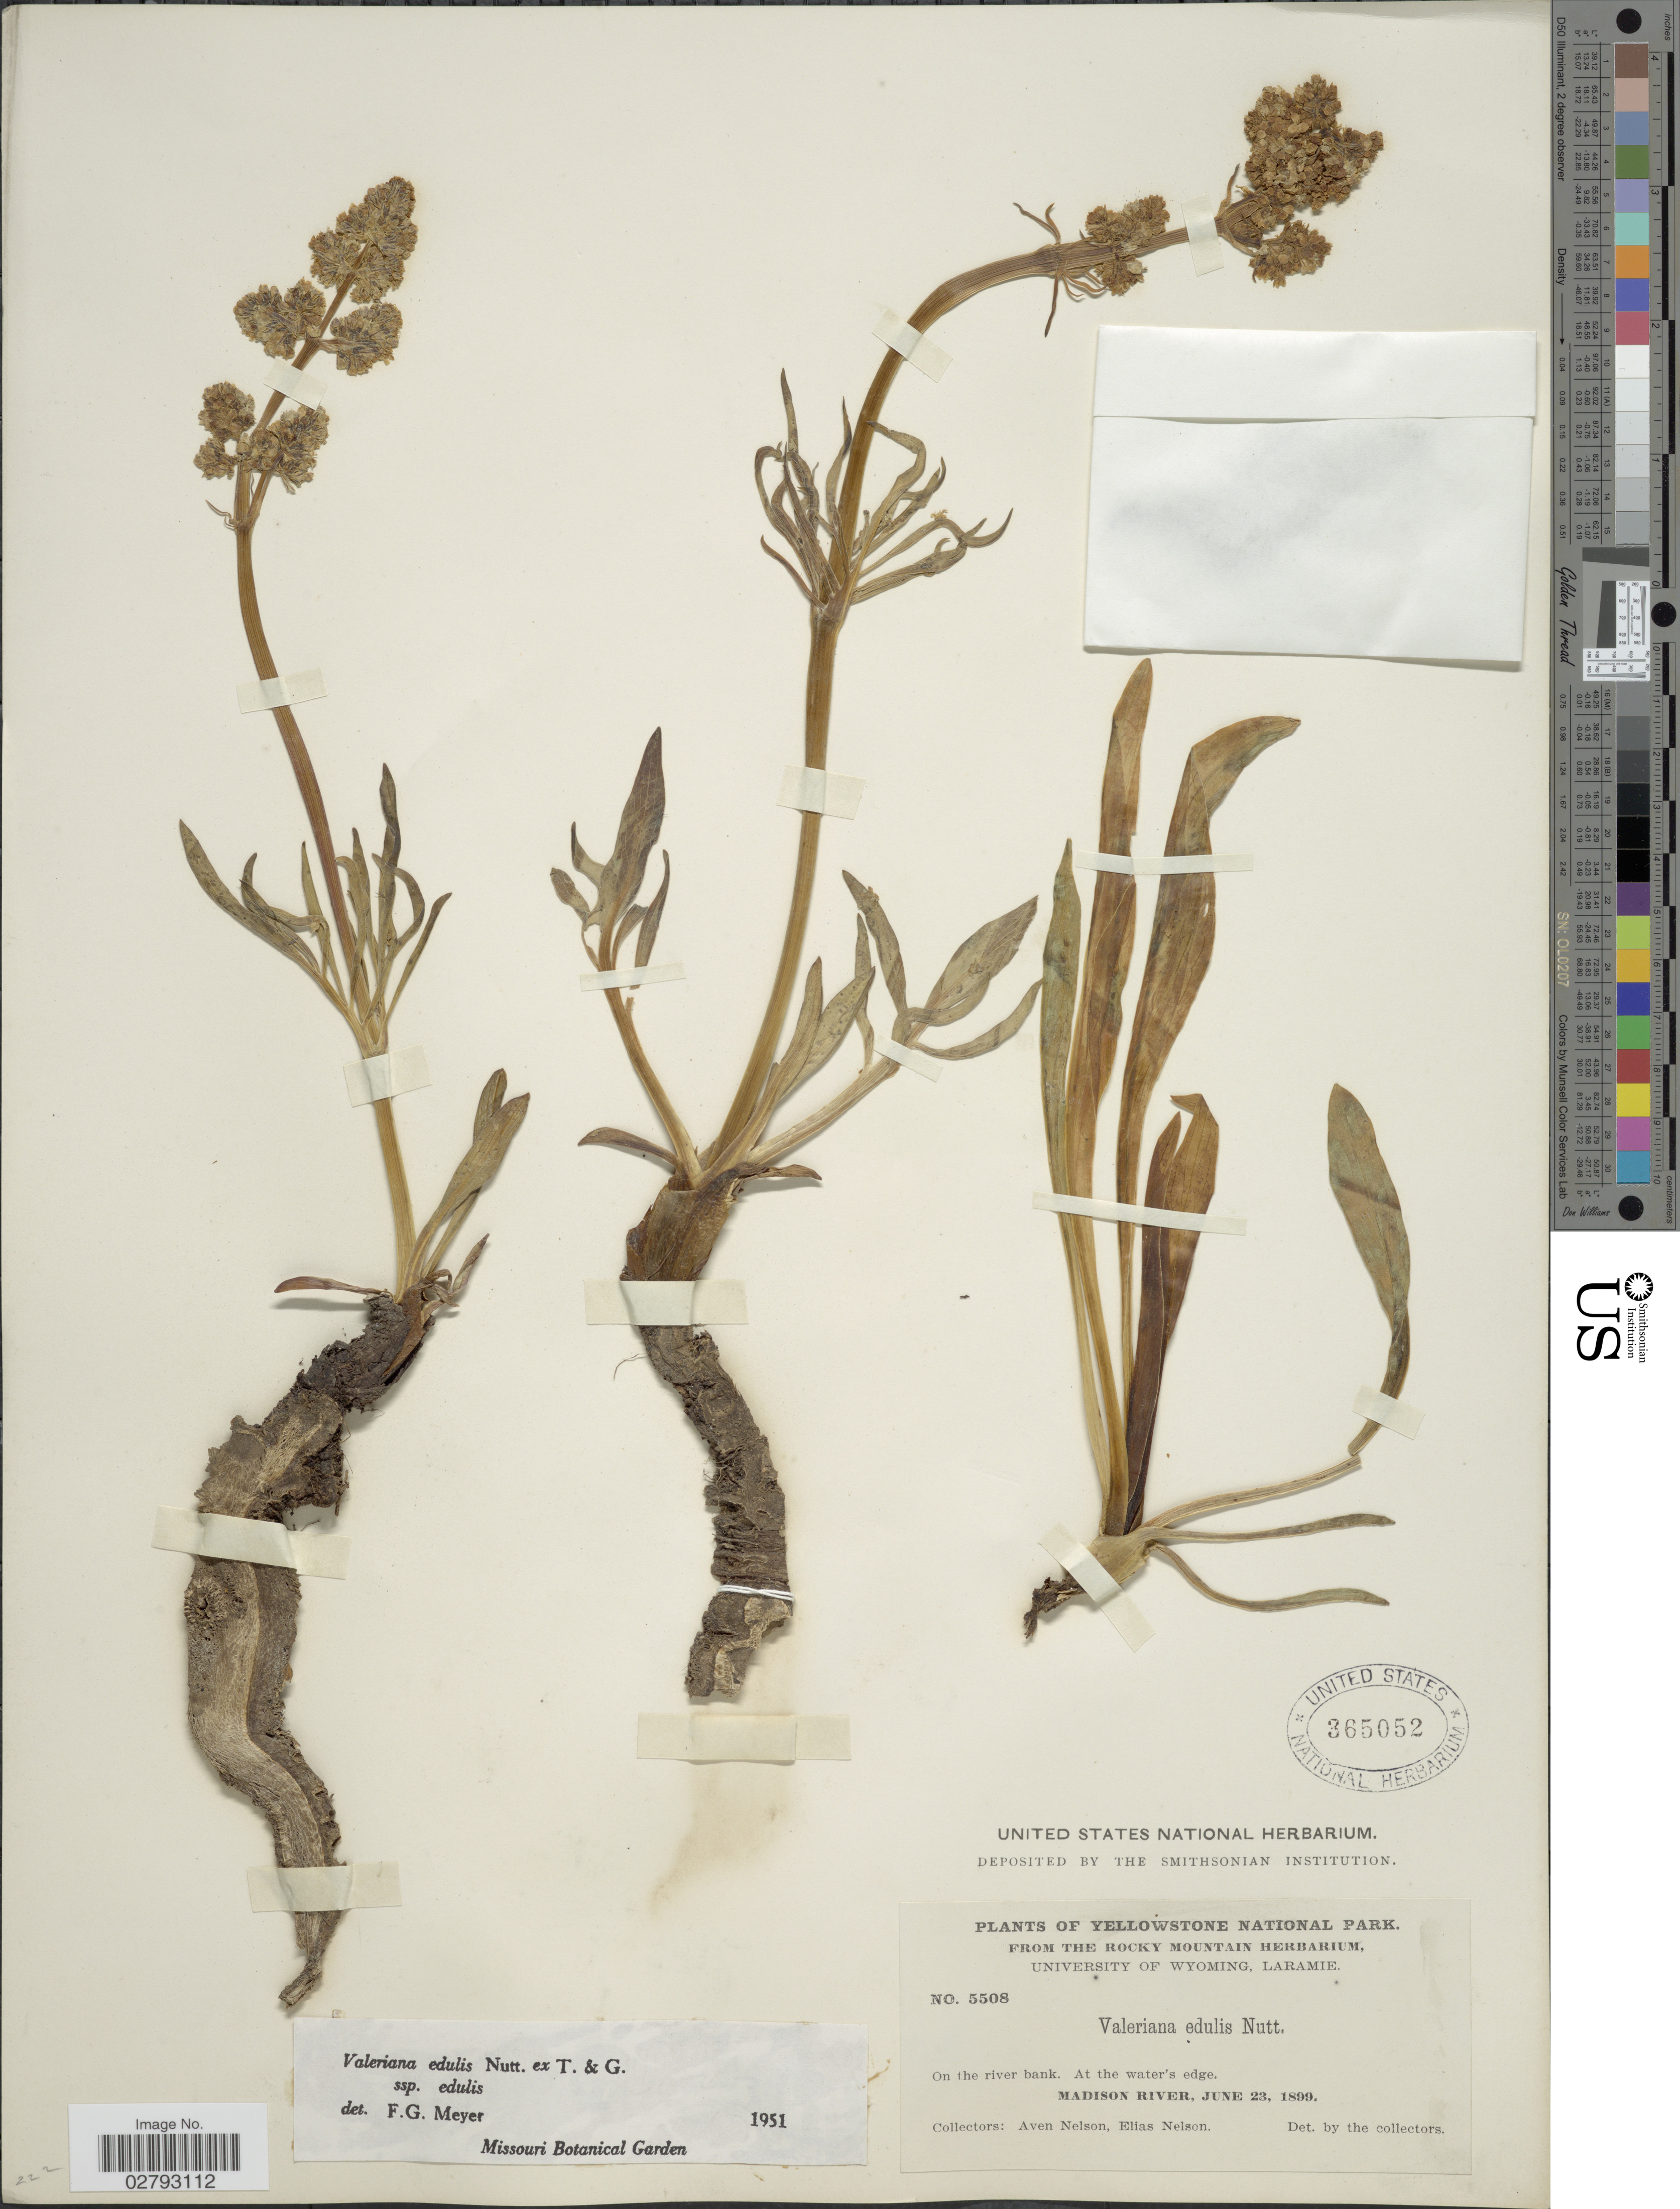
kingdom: Plantae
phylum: Tracheophyta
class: Magnoliopsida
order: Dipsacales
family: Caprifoliaceae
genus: Valeriana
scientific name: Valeriana edulis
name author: Nutt.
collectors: A. Nelson & E. Nelson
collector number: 5508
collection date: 1899-06-23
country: United States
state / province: Wyoming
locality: Yellowstone National Park. On the river bank. At the water's edge. Madison River.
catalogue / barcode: US 365052